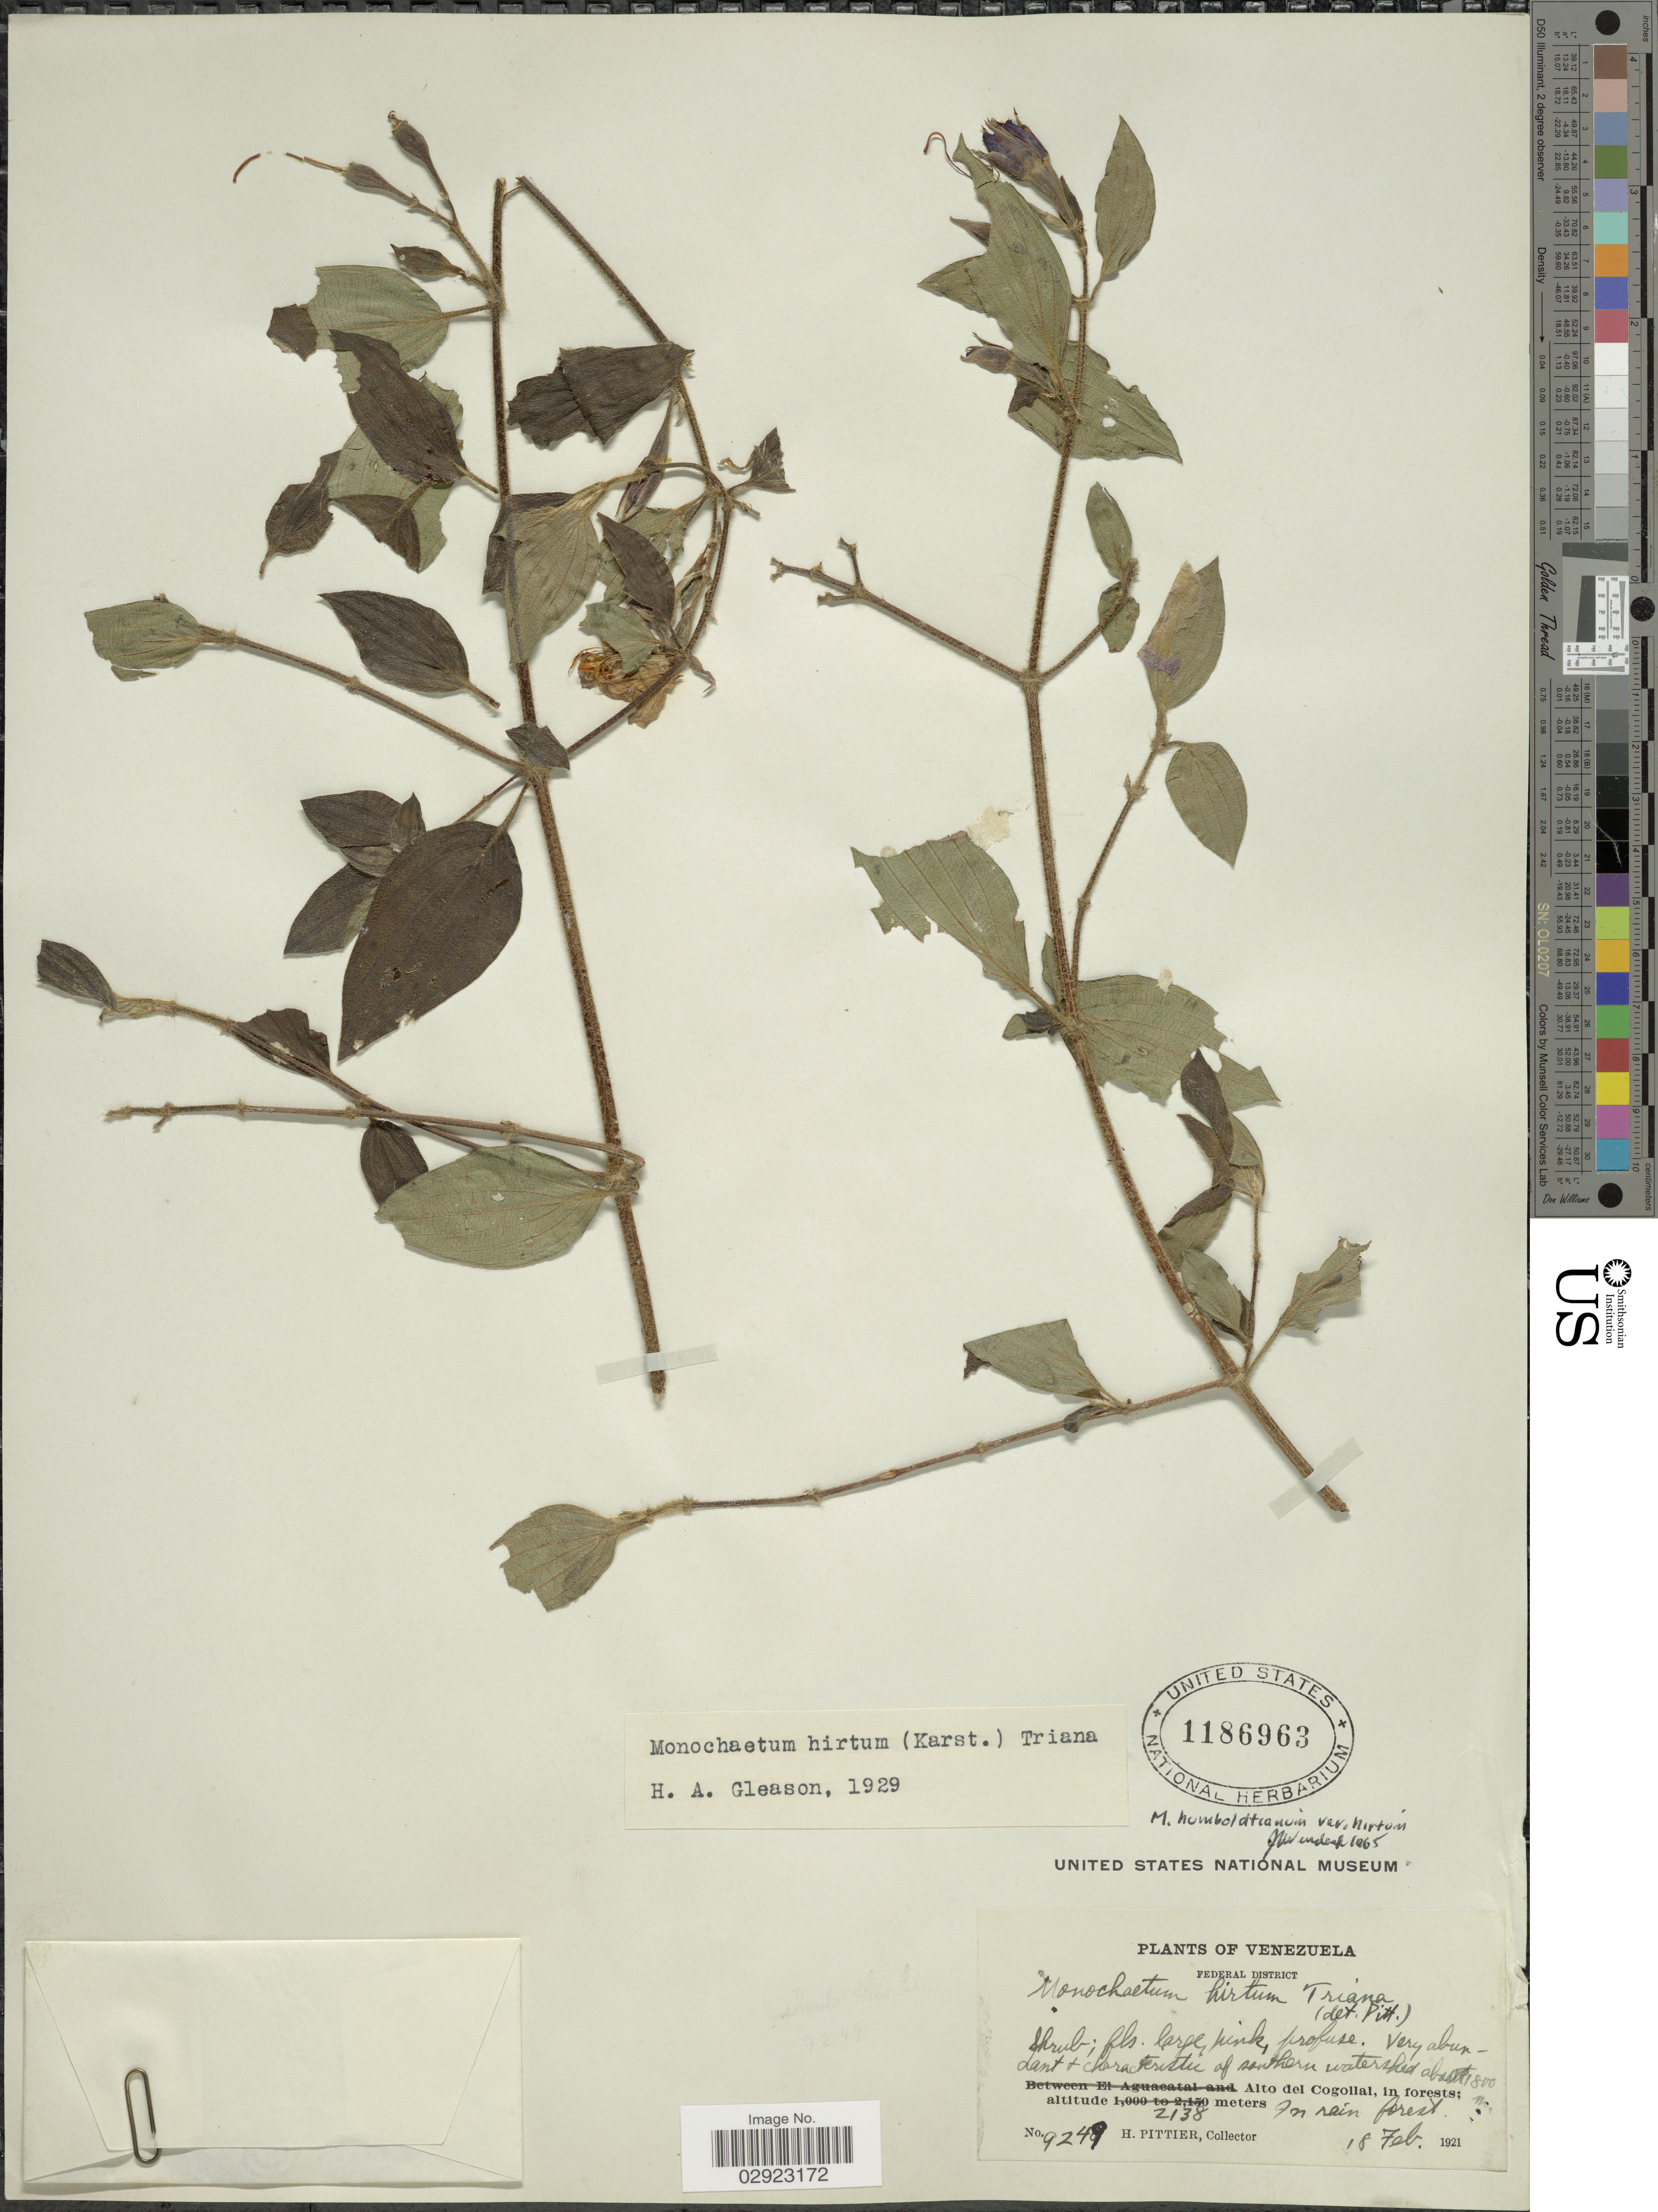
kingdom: Plantae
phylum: Tracheophyta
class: Magnoliopsida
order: Myrtales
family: Melastomataceae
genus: Monochaetum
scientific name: Monochaetum humboldtianum var. hirtum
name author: Wurdack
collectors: H. F. Pittier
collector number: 9249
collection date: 1921-02-18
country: Venezuela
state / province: Distrito Federal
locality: Federal District, Alto del Cogollal.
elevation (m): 2138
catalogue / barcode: US 1186963